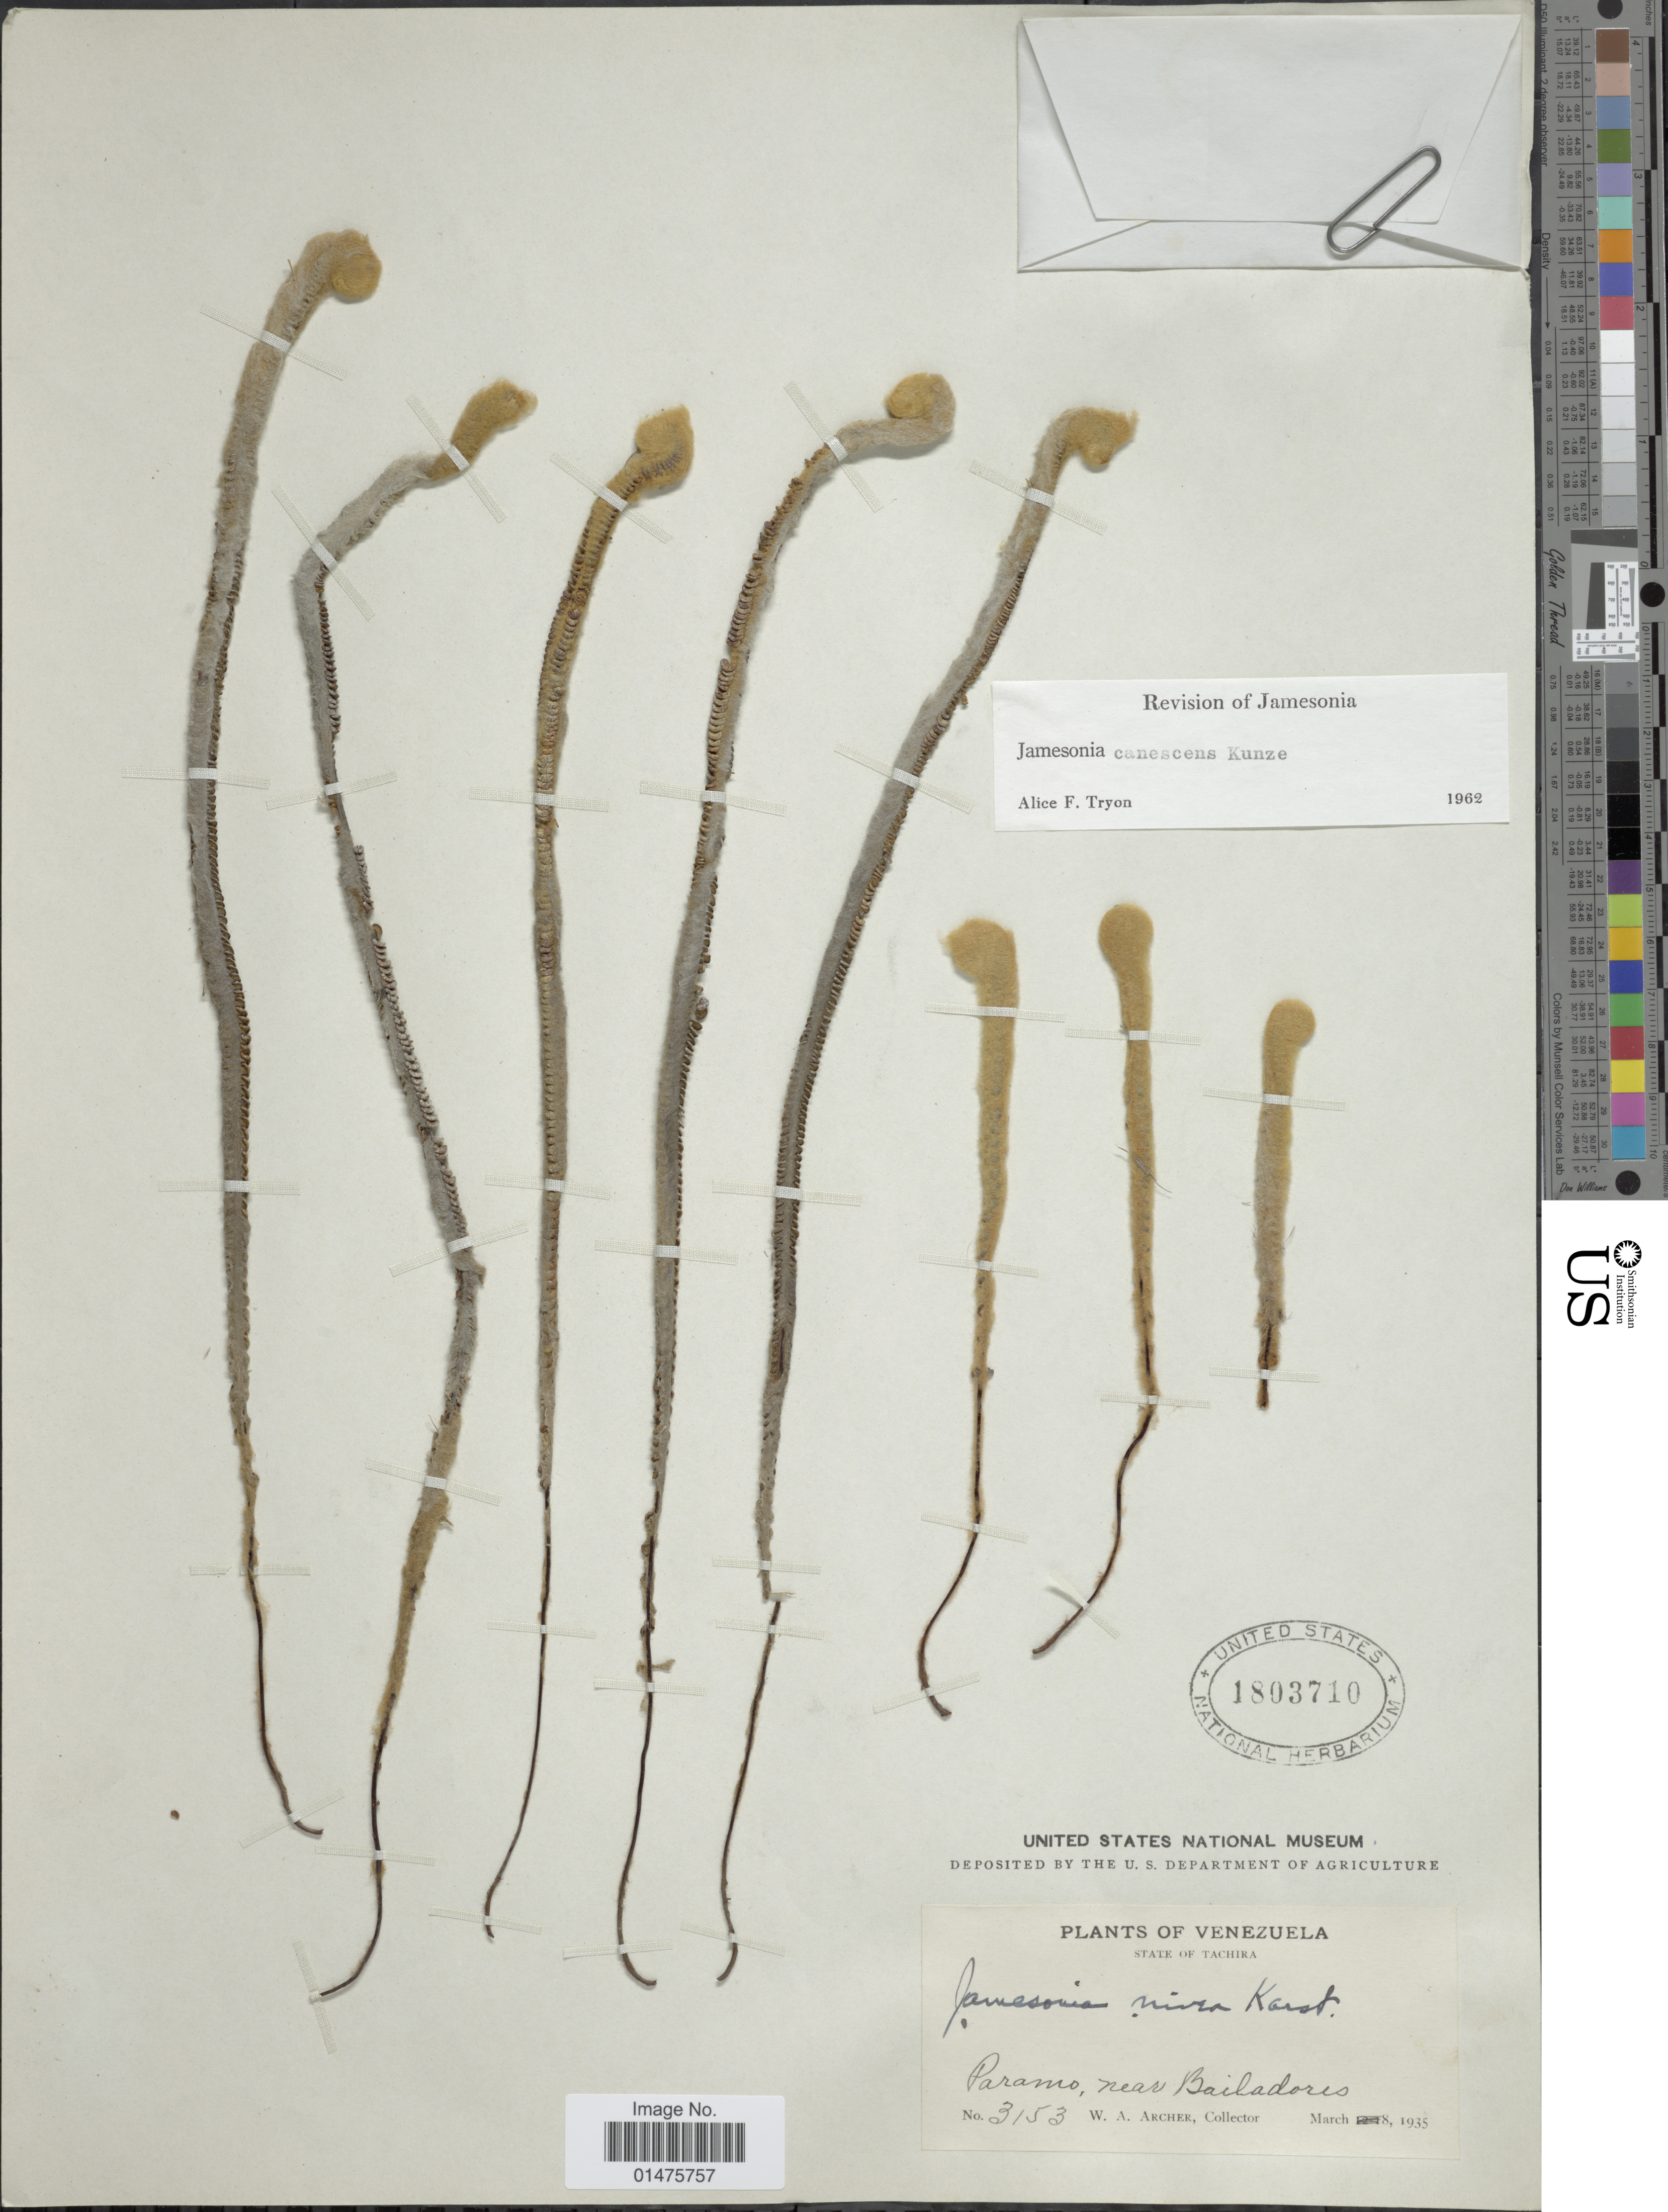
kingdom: Plantae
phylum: Tracheophyta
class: Polypodiopsida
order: Polypodiales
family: Pteridaceae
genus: Jamesonia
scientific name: Jamesonia canescens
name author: Kunze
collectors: W. A. Archer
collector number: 3153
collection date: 1935-03-08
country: Venezuela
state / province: Tachira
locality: Paramo, near Bailadores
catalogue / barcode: US 1803710